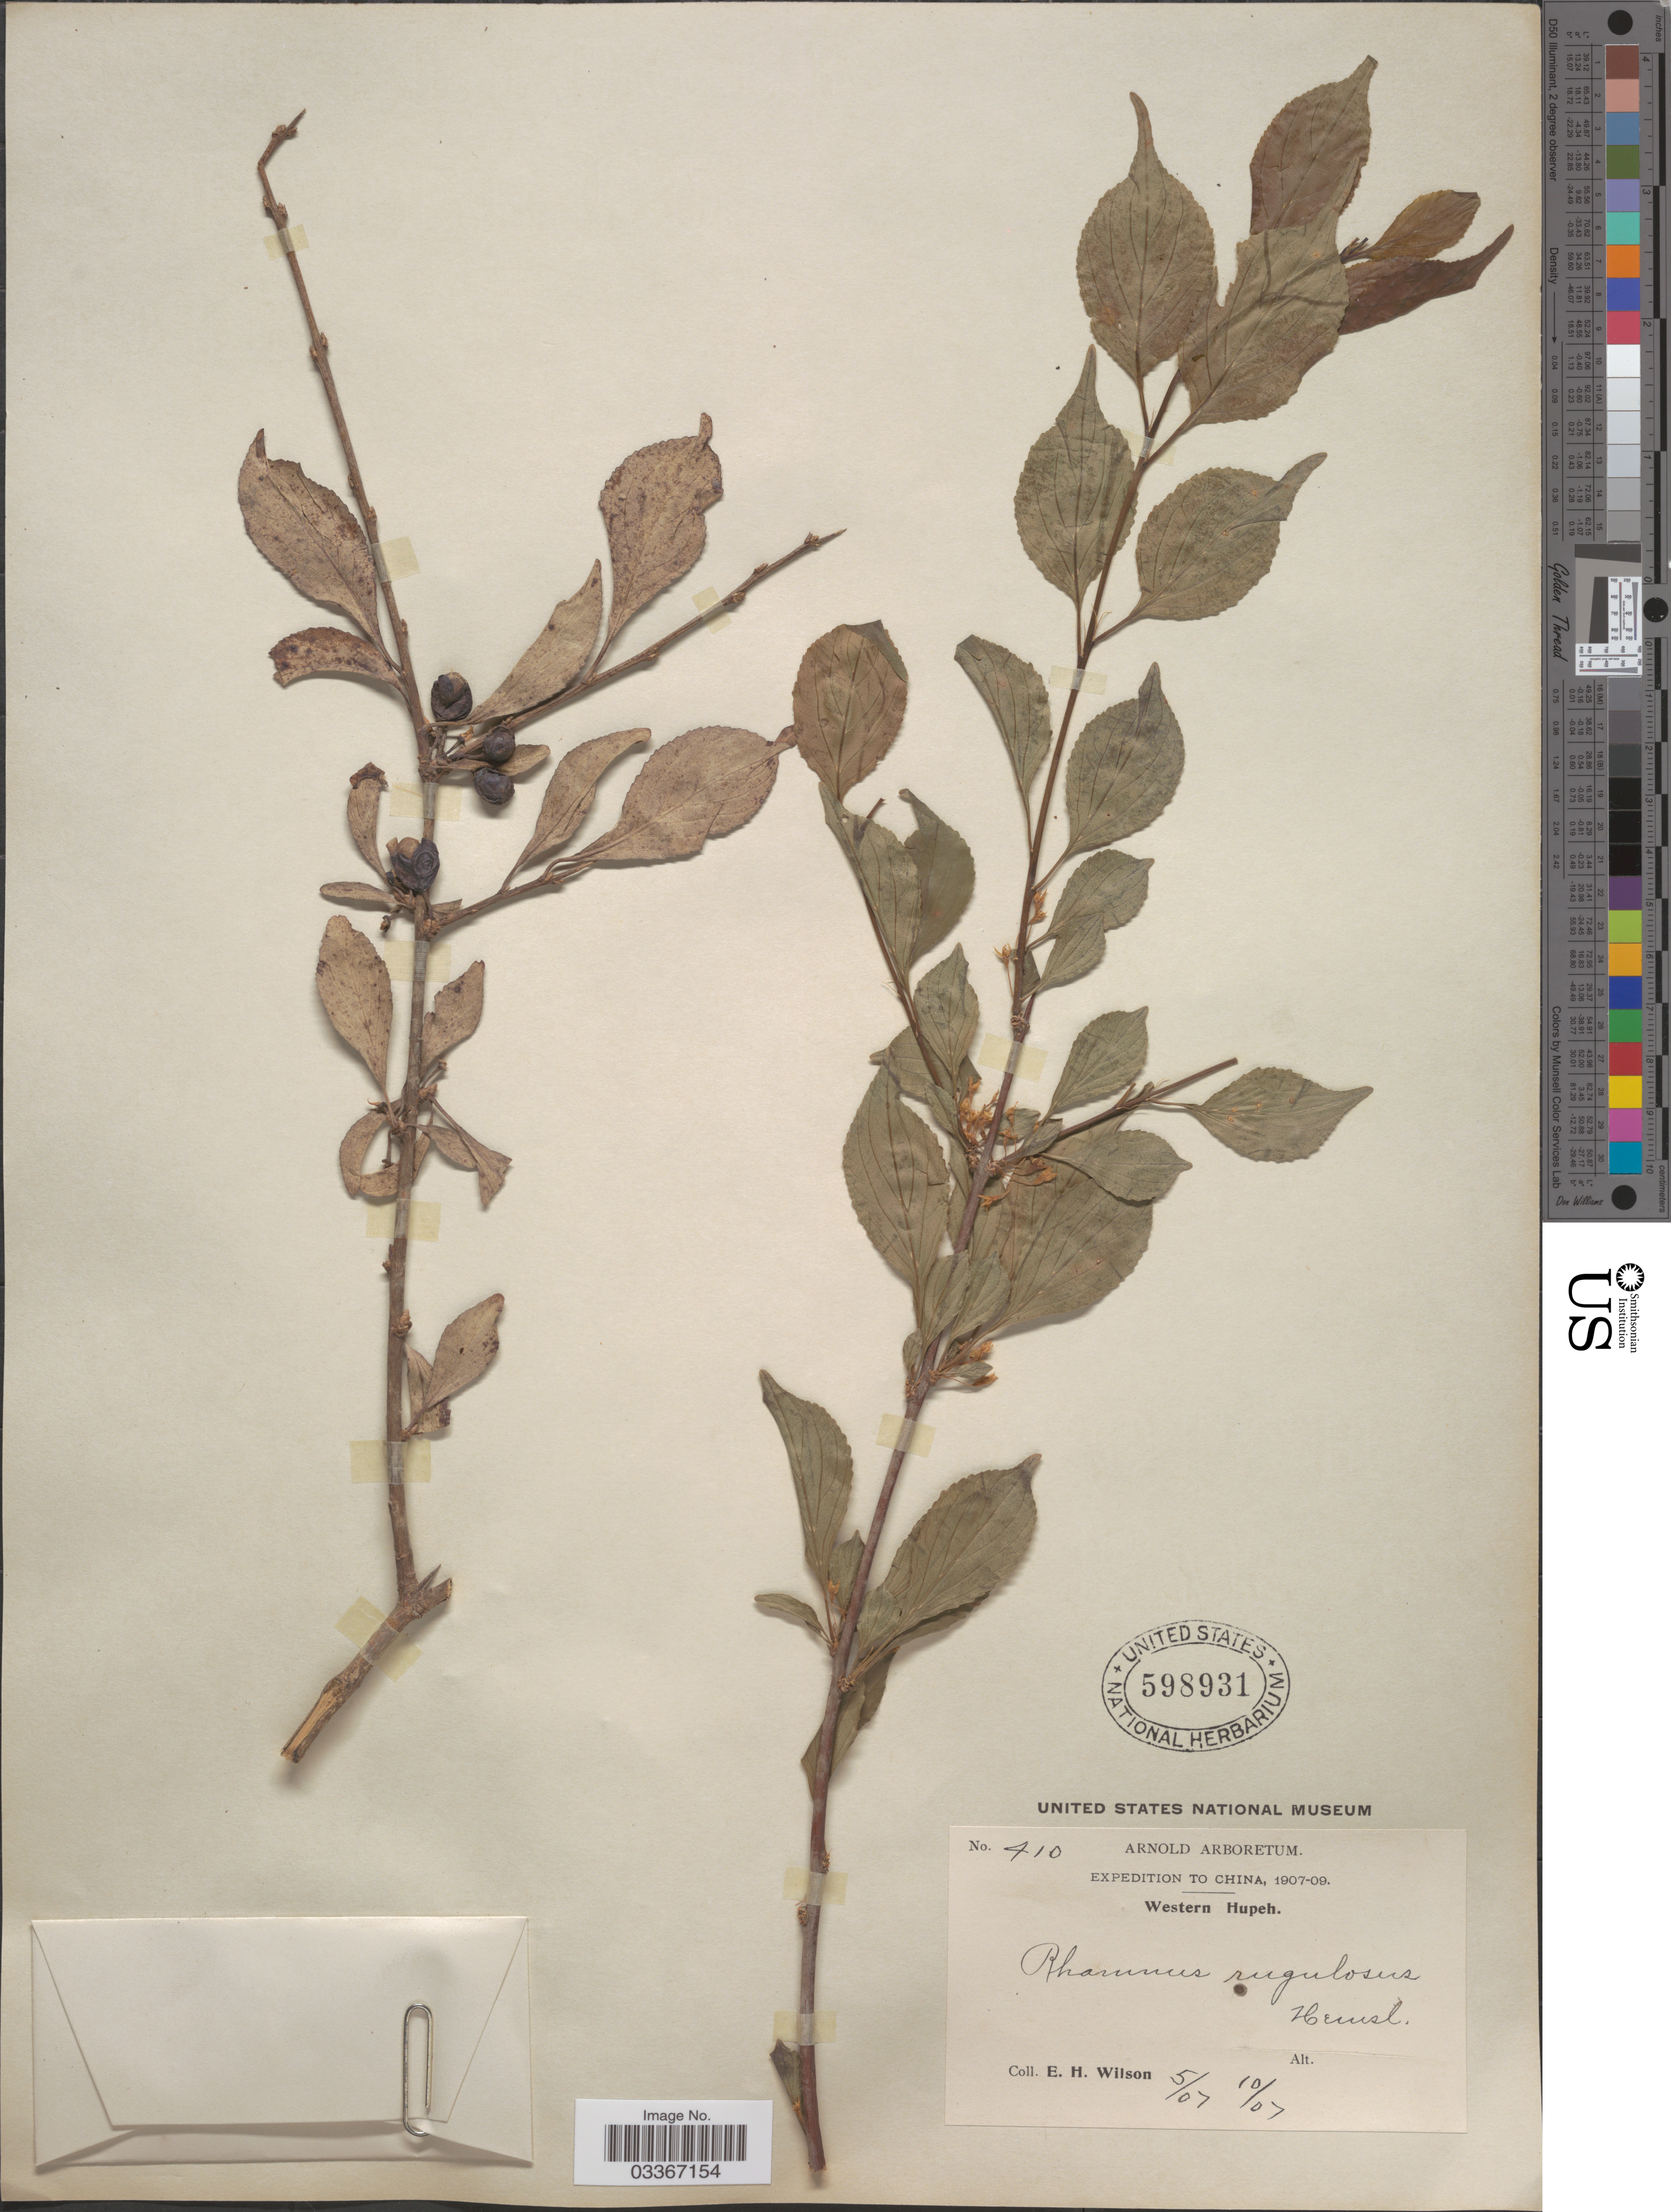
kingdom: Plantae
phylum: Tracheophyta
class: Magnoliopsida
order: Rosales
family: Rhamnaceae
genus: Rhamnus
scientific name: Rhamnus rugulosa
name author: Hemsl.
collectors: E. Wilson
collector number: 410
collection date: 1907-05/1907-10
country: China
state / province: Hubei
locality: Western Hupeh.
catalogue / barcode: US 598931